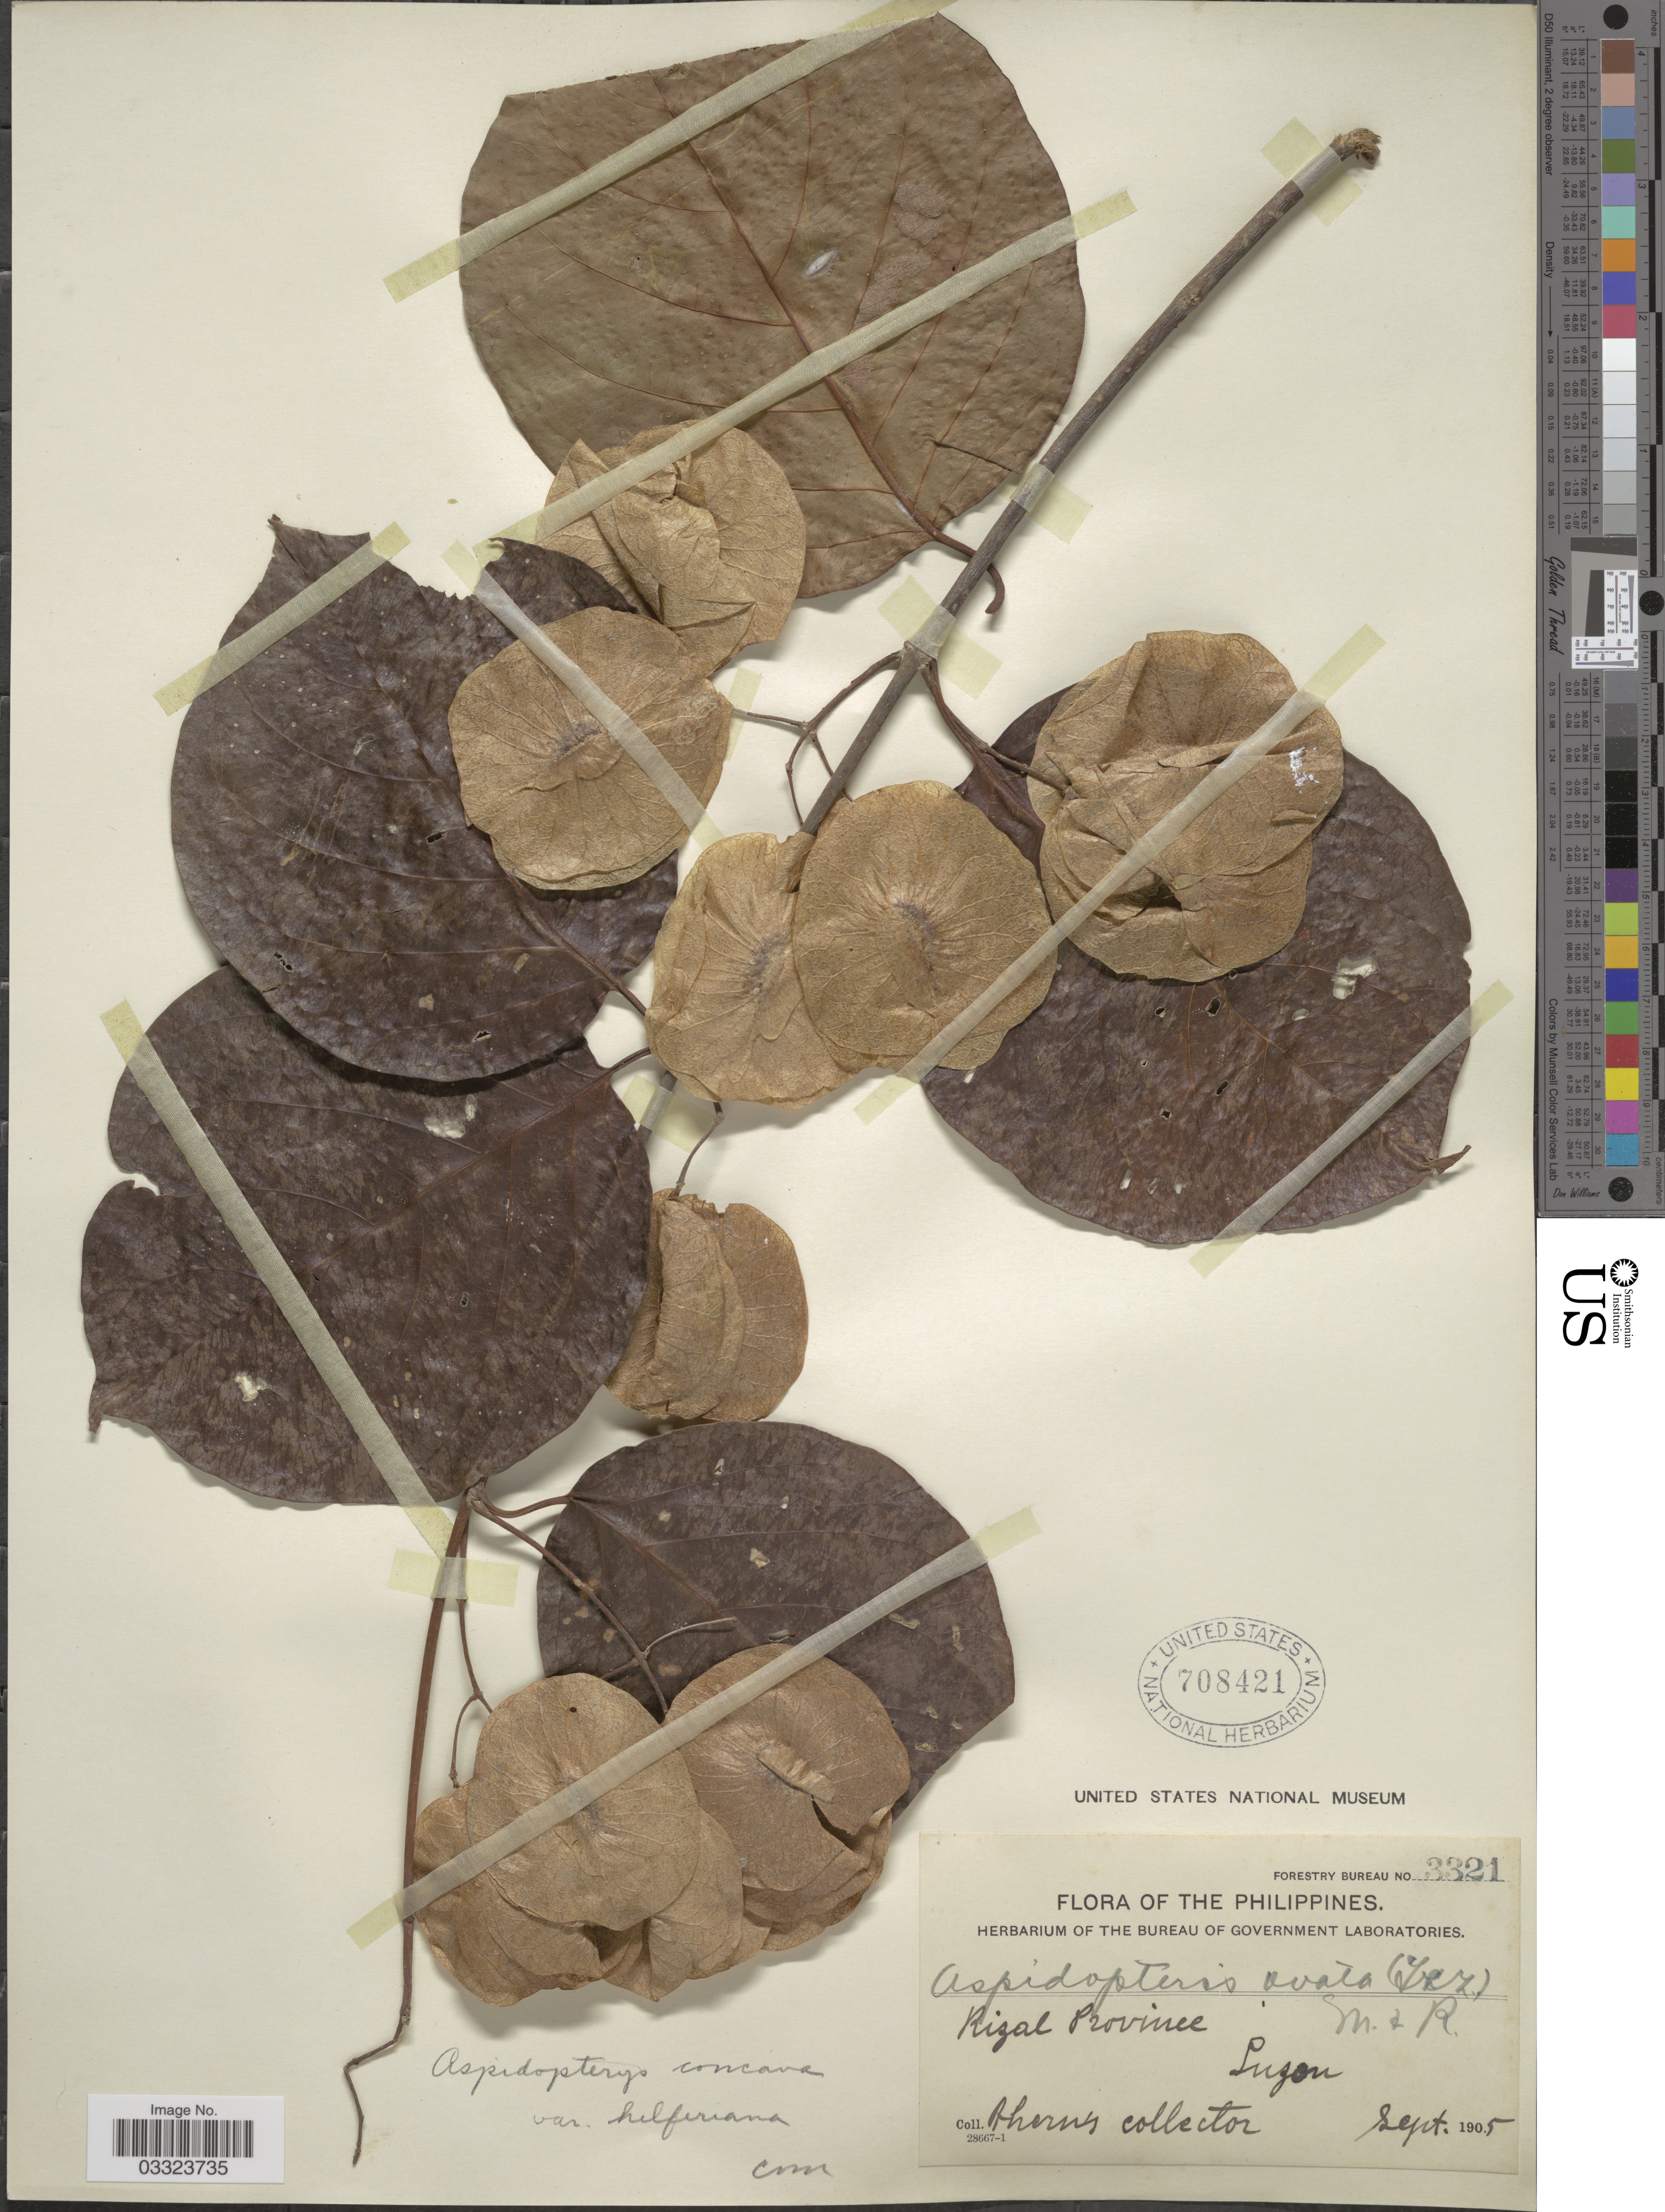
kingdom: Plantae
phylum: Tracheophyta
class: Magnoliopsida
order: Malpighiales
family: Malpighiaceae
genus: Aspidopterys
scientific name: Aspidopterys concava var. helferiana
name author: (Kurz) Nied.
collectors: Ahern's collector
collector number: Forestry Bureau 3321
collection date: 1905-09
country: Philippines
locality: Rizal Province. Luzon.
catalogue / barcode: US 708421